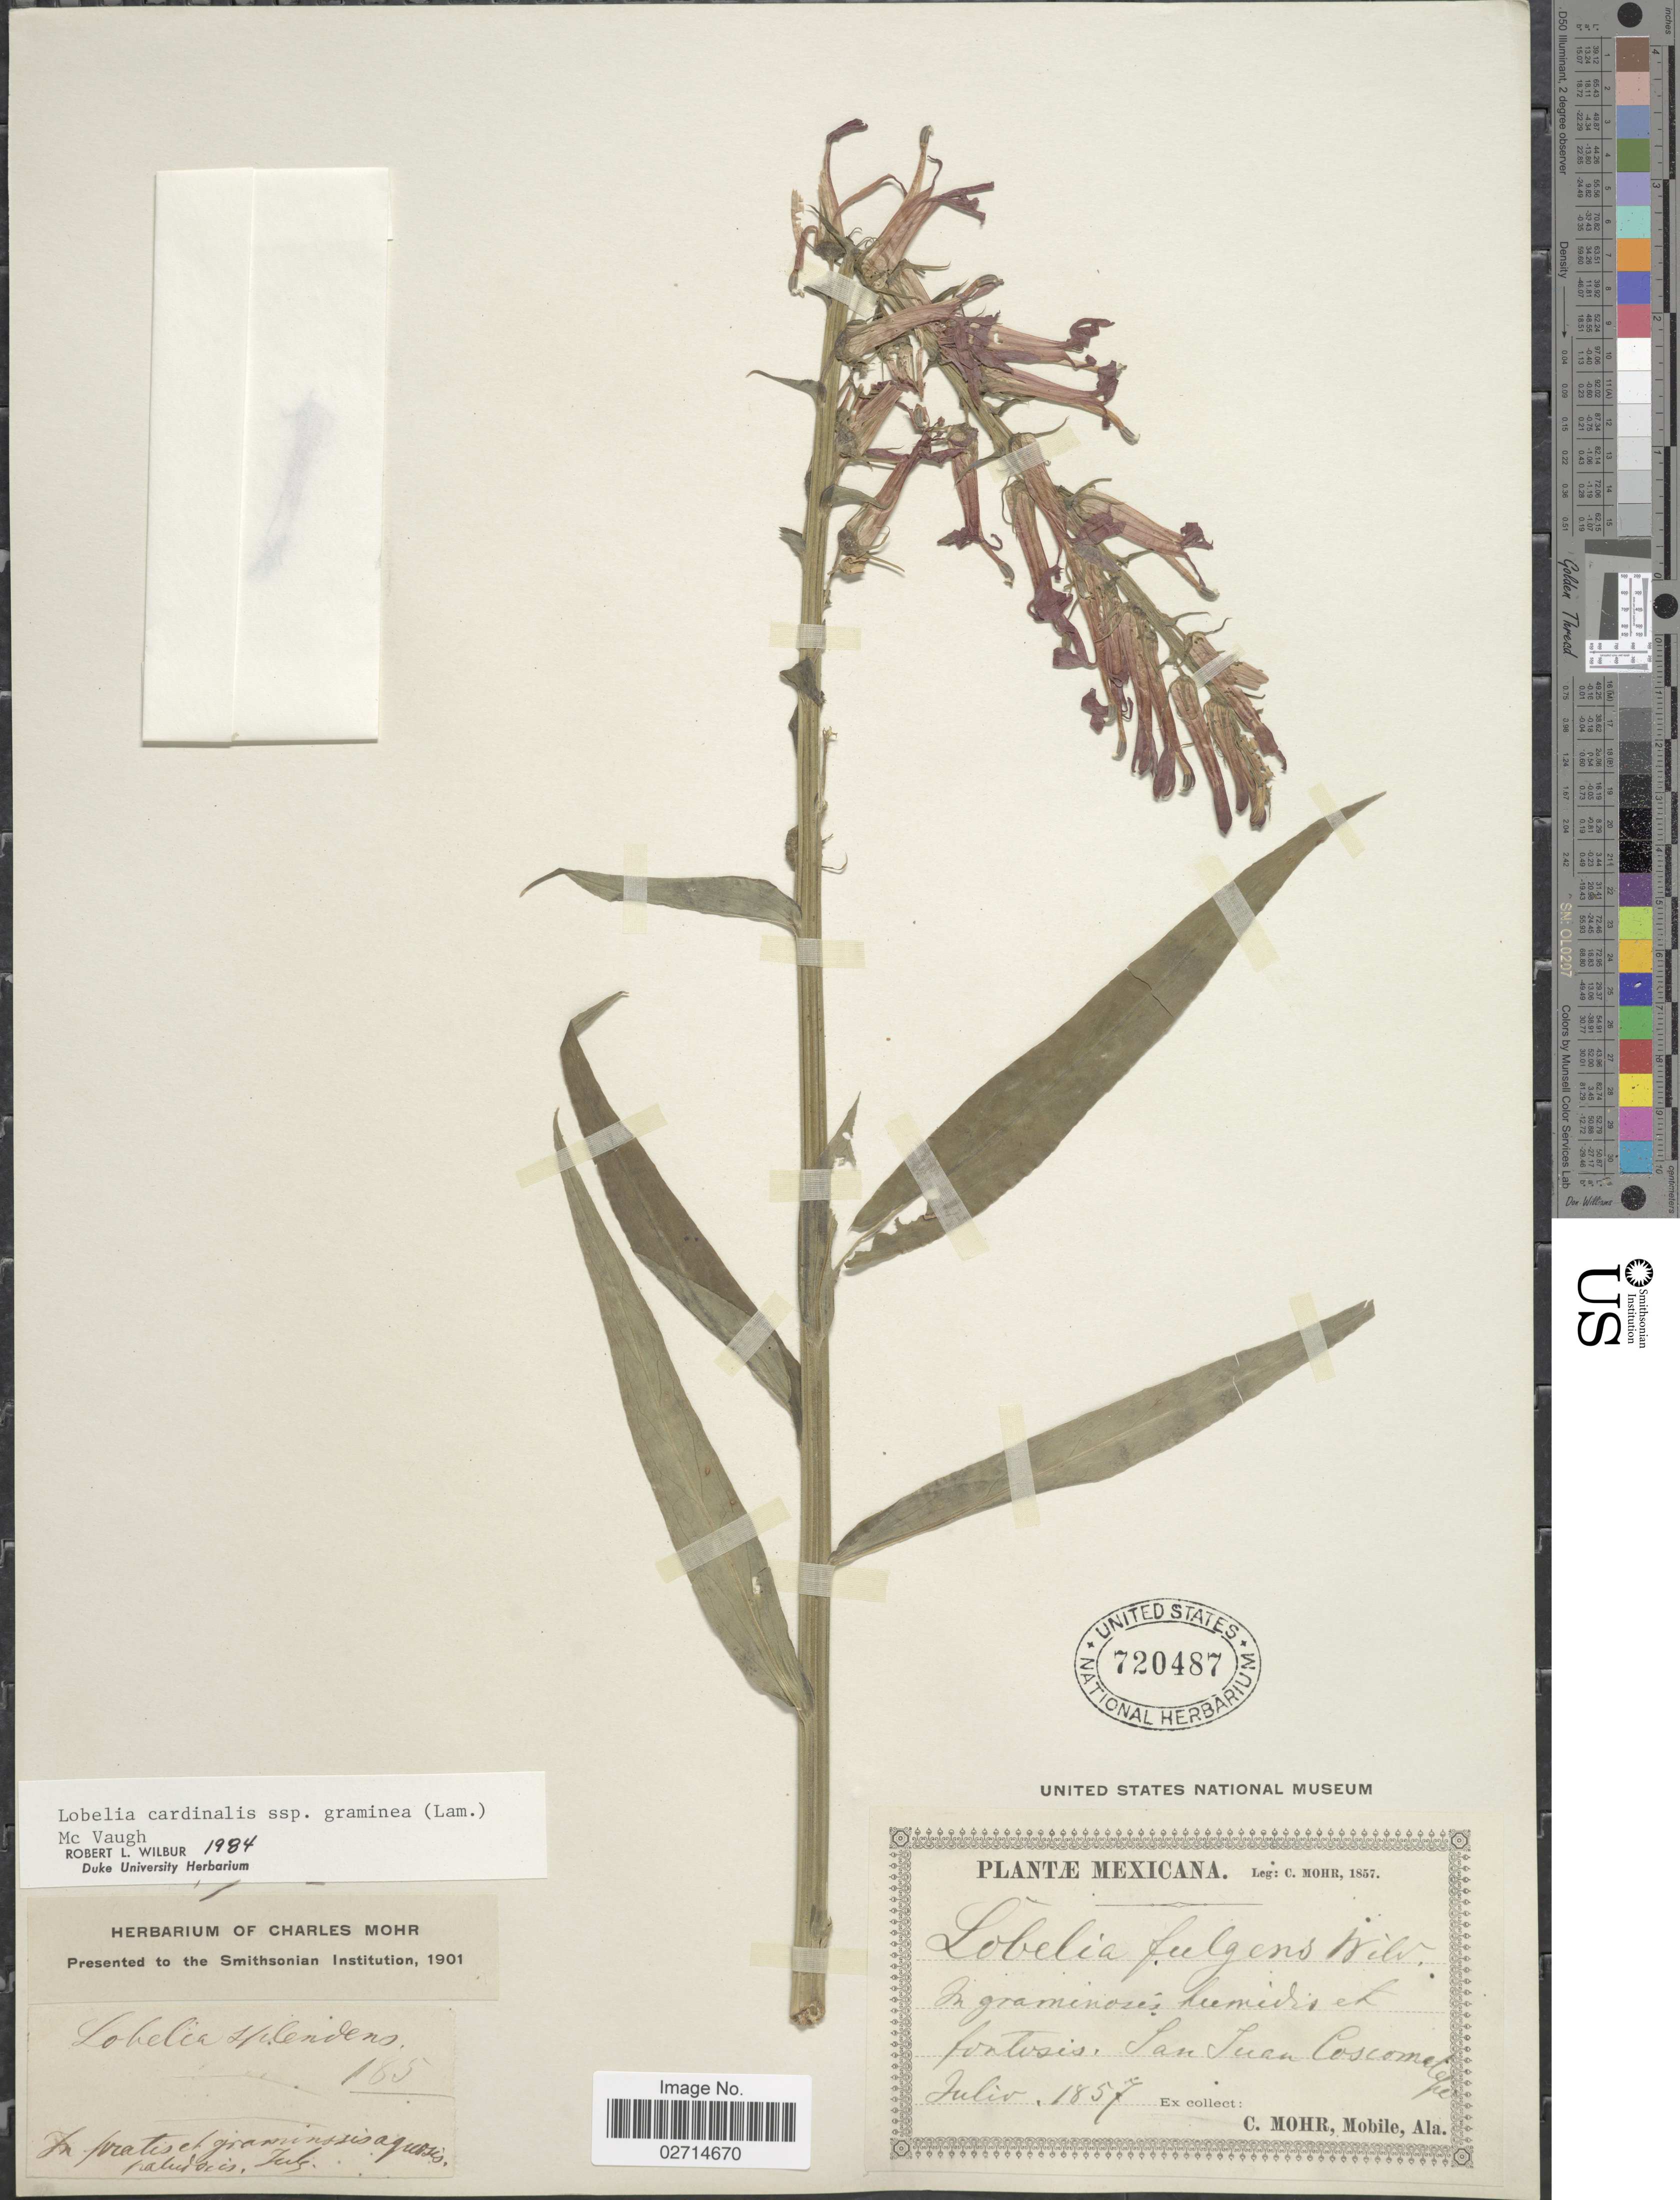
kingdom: Plantae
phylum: Tracheophyta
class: Magnoliopsida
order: Asterales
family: Campanulaceae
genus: Lobelia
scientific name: Lobelia cardinalis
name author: L.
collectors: C. T. Mohr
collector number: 185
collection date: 1857-07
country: Mexico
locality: In graminoses humidis et fortosis, San Juan Coscometepec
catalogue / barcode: US 720487